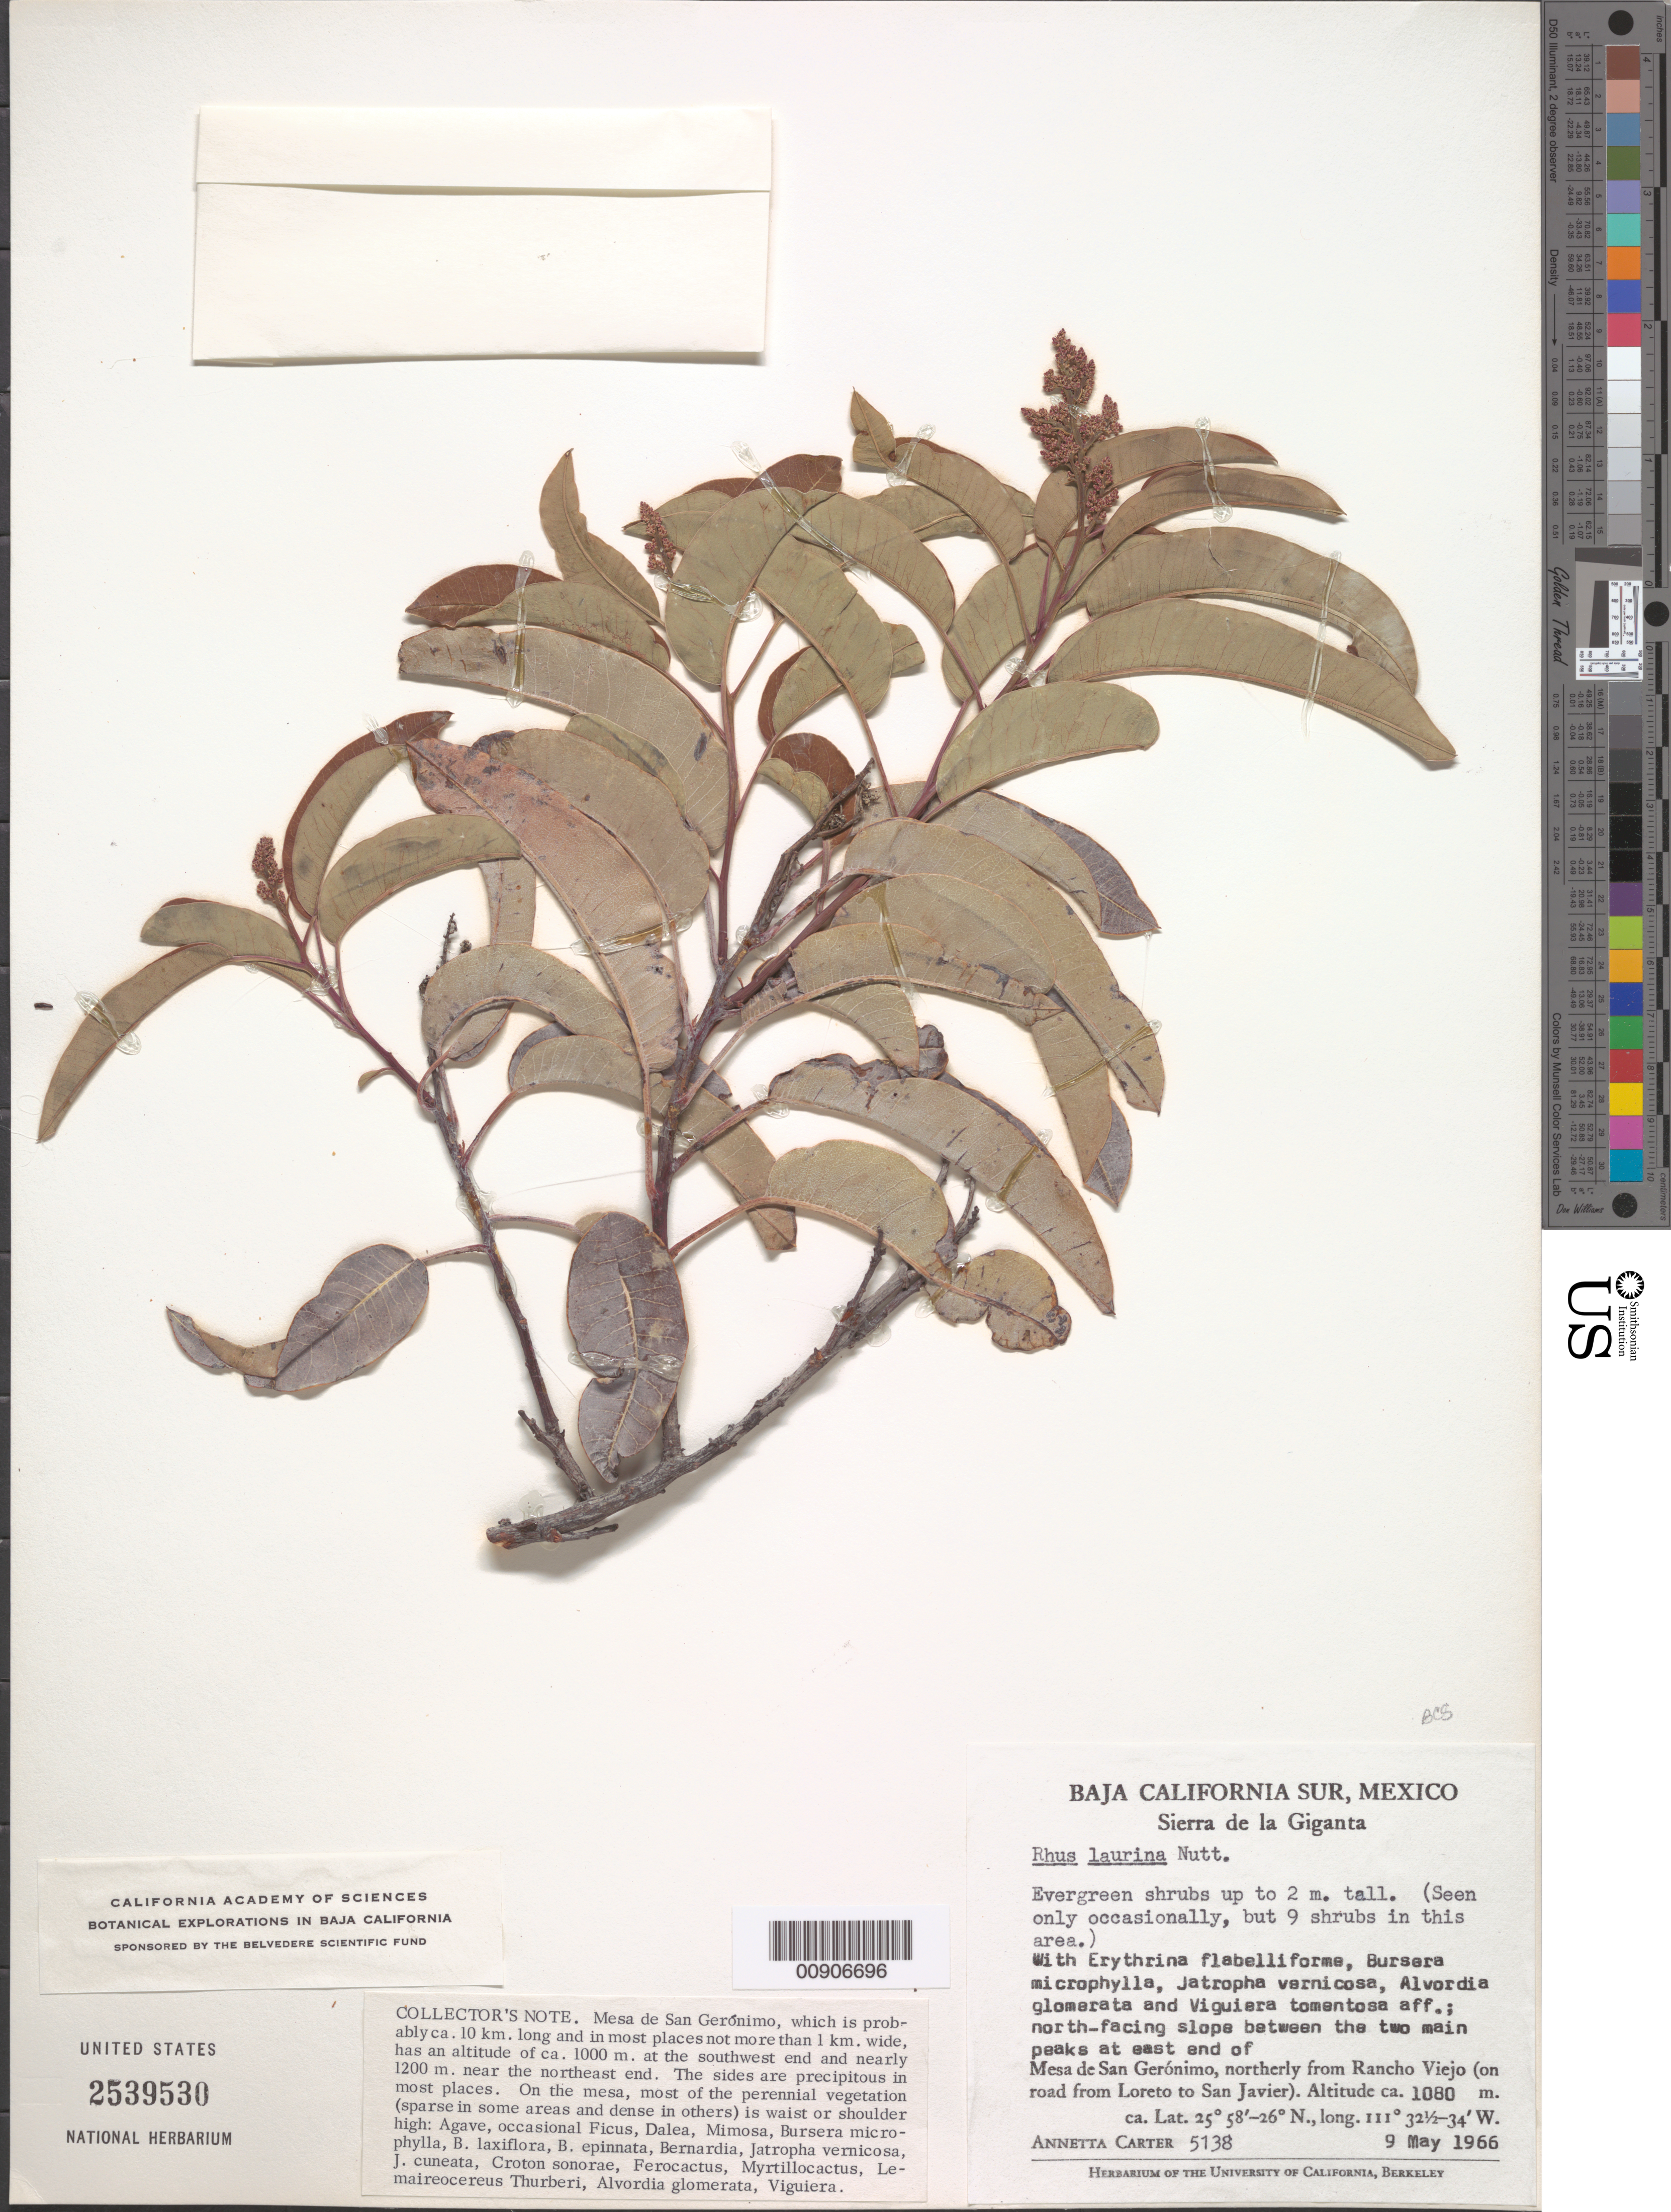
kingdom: Plantae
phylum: Tracheophyta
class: Magnoliopsida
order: Sapindales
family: Anacardiaceae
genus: Malosma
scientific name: Malosma laurina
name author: (Nutt.) Nutt. ex Abrams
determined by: Mitchell, John D.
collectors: A. Carter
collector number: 5138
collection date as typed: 09 May 1966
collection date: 1966-05-09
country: Mexico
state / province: Baja California Sur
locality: Baja California Sur. Sierra de la Giganta. North-facing slope between the two main peaks at east end of Mesa de San Gerónimo, northerly from Rancho Viejo (on road from Loreto to San Javier).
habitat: With Erithrina flabelliforme, Bursera microphylla, Jatropha vernicosa, Alvordia glomerata & Viguiera tomentosa aff.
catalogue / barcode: US 2539530